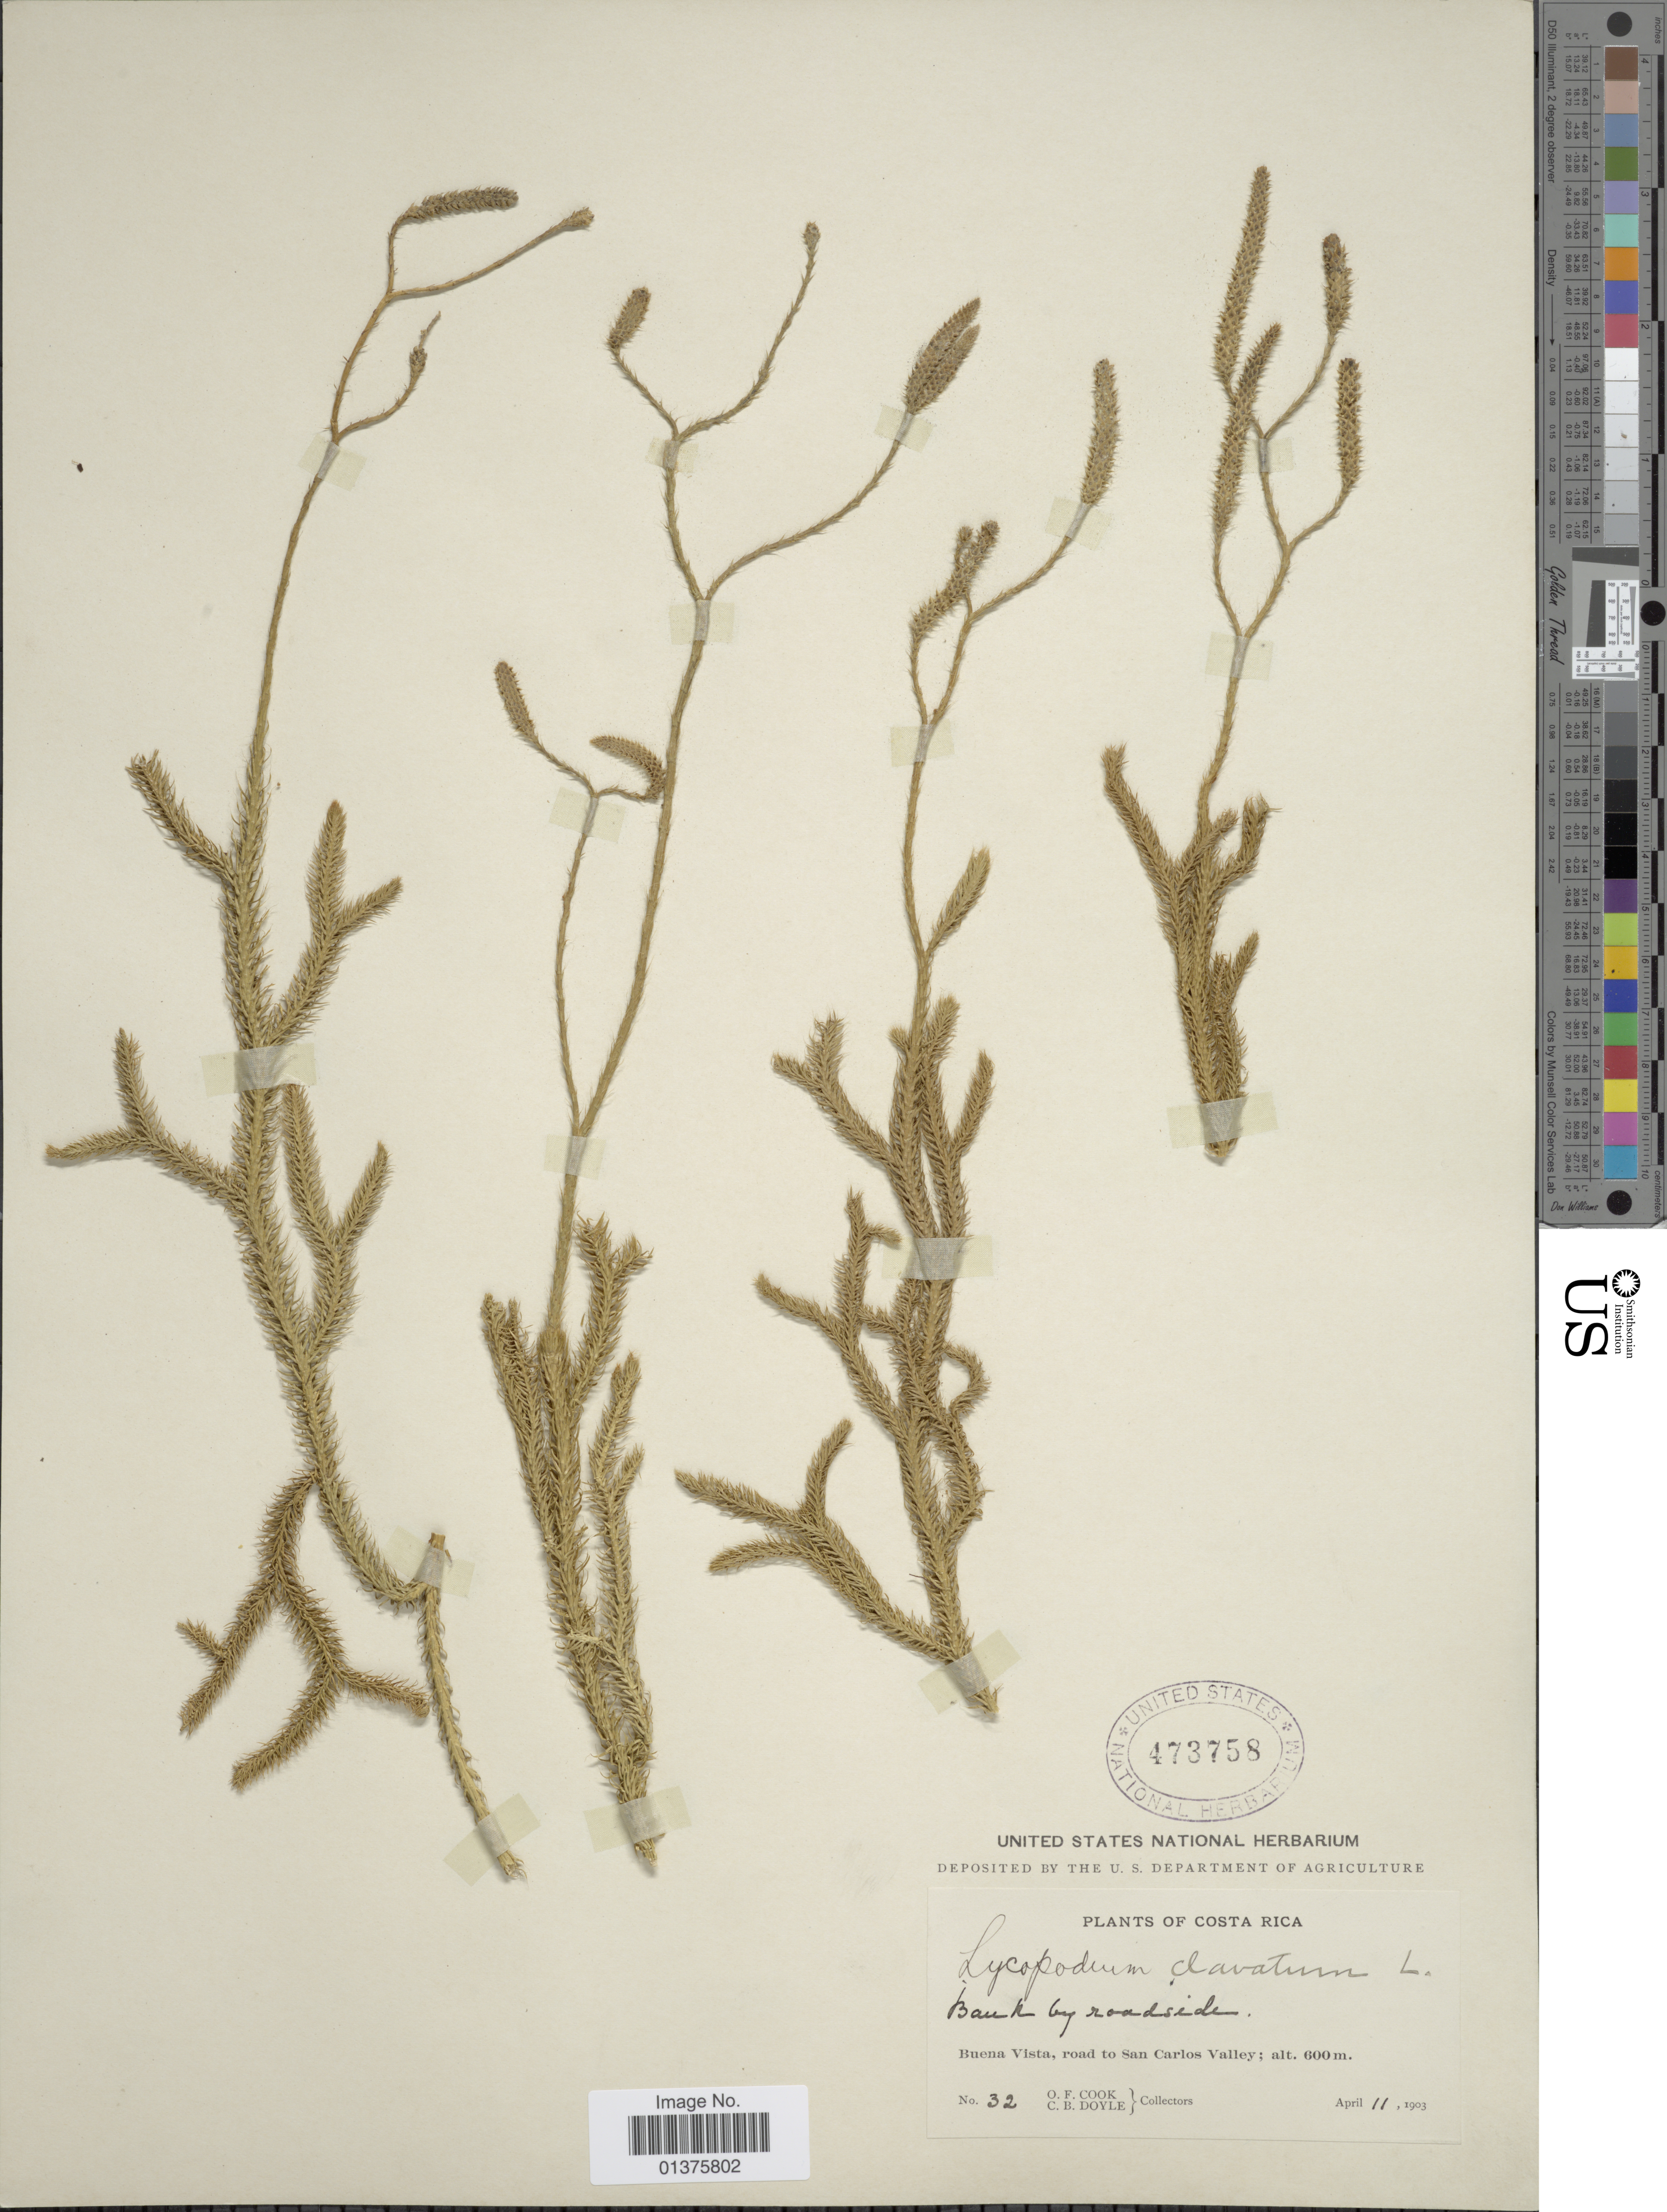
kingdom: Plantae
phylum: Tracheophyta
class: Lycopodiopsida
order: Lycopodiales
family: Lycopodiaceae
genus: Lycopodium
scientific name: Lycopodium clavatum var. aristatum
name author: (Humb. & Bonpl. ex Willd.) Spring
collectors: O. F. Cook & C. Doyle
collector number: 32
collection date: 1903-04-11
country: Costa Rica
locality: Buena Vista, road to San Carlos Valley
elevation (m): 600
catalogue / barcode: US 473758